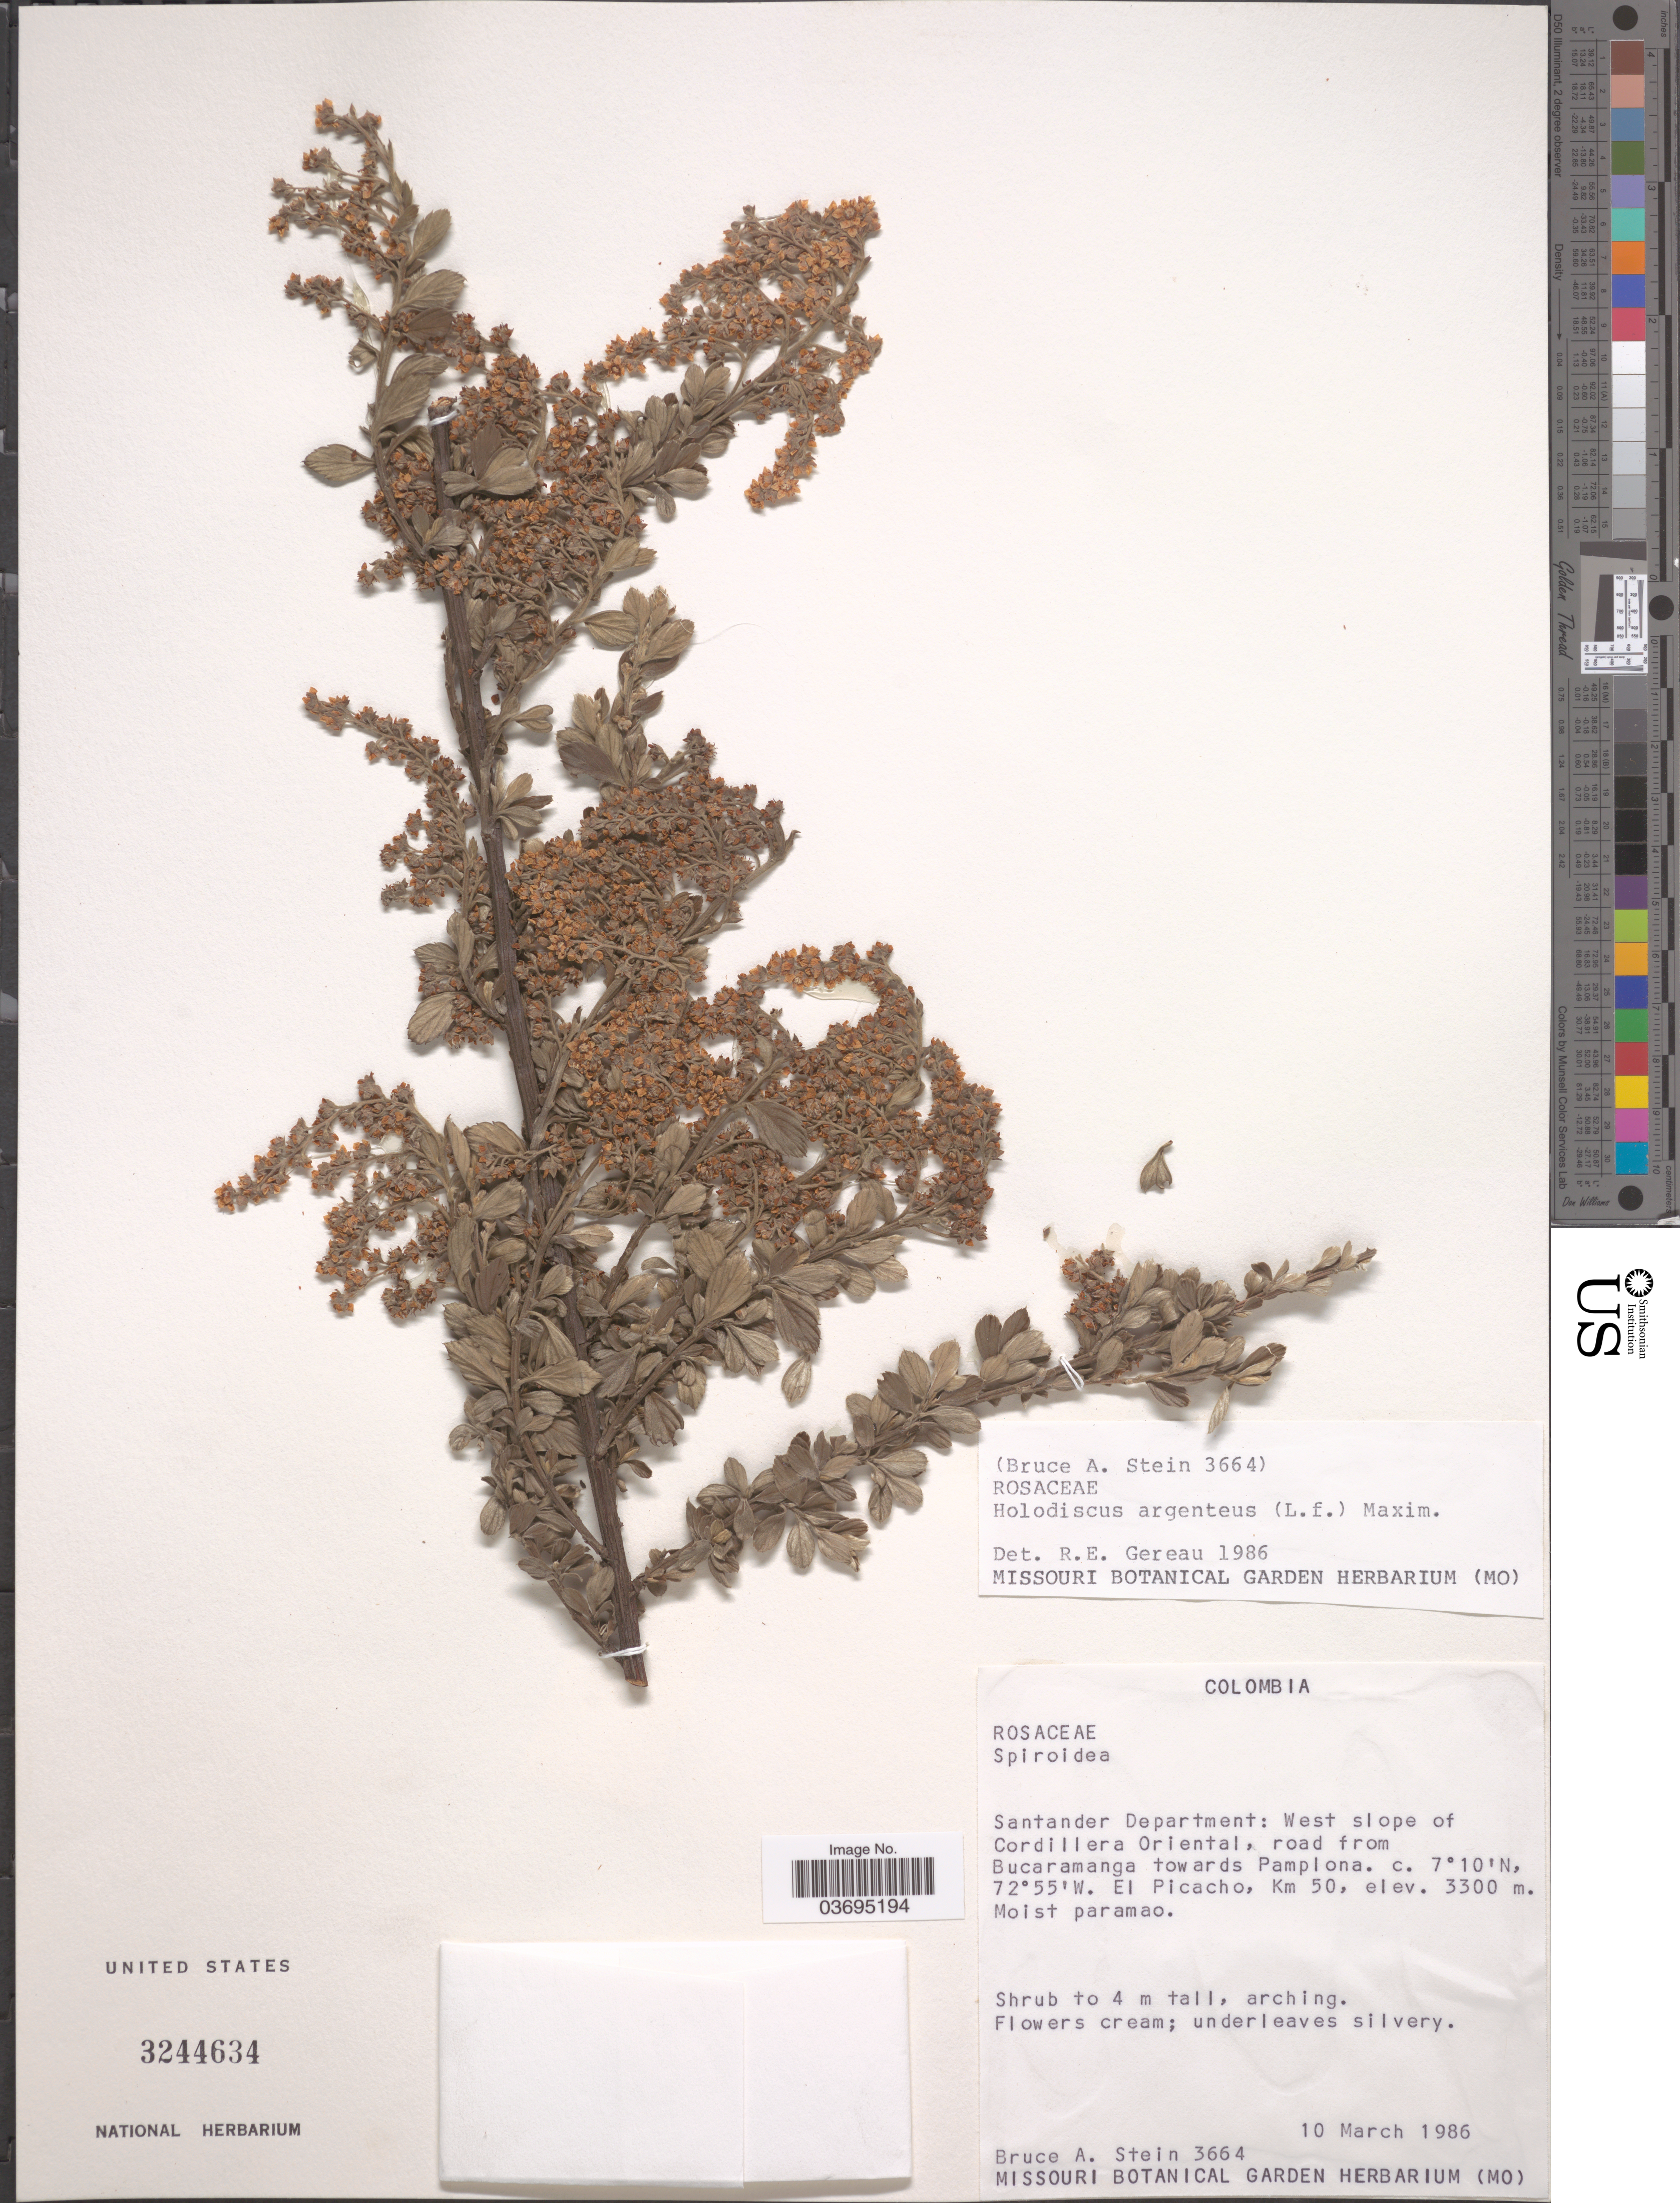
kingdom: Plantae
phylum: Tracheophyta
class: Magnoliopsida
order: Rosales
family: Rosaceae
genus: Holodiscus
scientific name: Holodiscus argenteus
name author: (L. f.) Maxim.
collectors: B. A. Stein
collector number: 3664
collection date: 1986-03-10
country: Colombia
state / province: Santander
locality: Santander Department: West slope of Cordillera Oriental, road from Bucaramanga towards Pamplona. El Picacho, Km 50.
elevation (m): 3300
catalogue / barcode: US 3244634